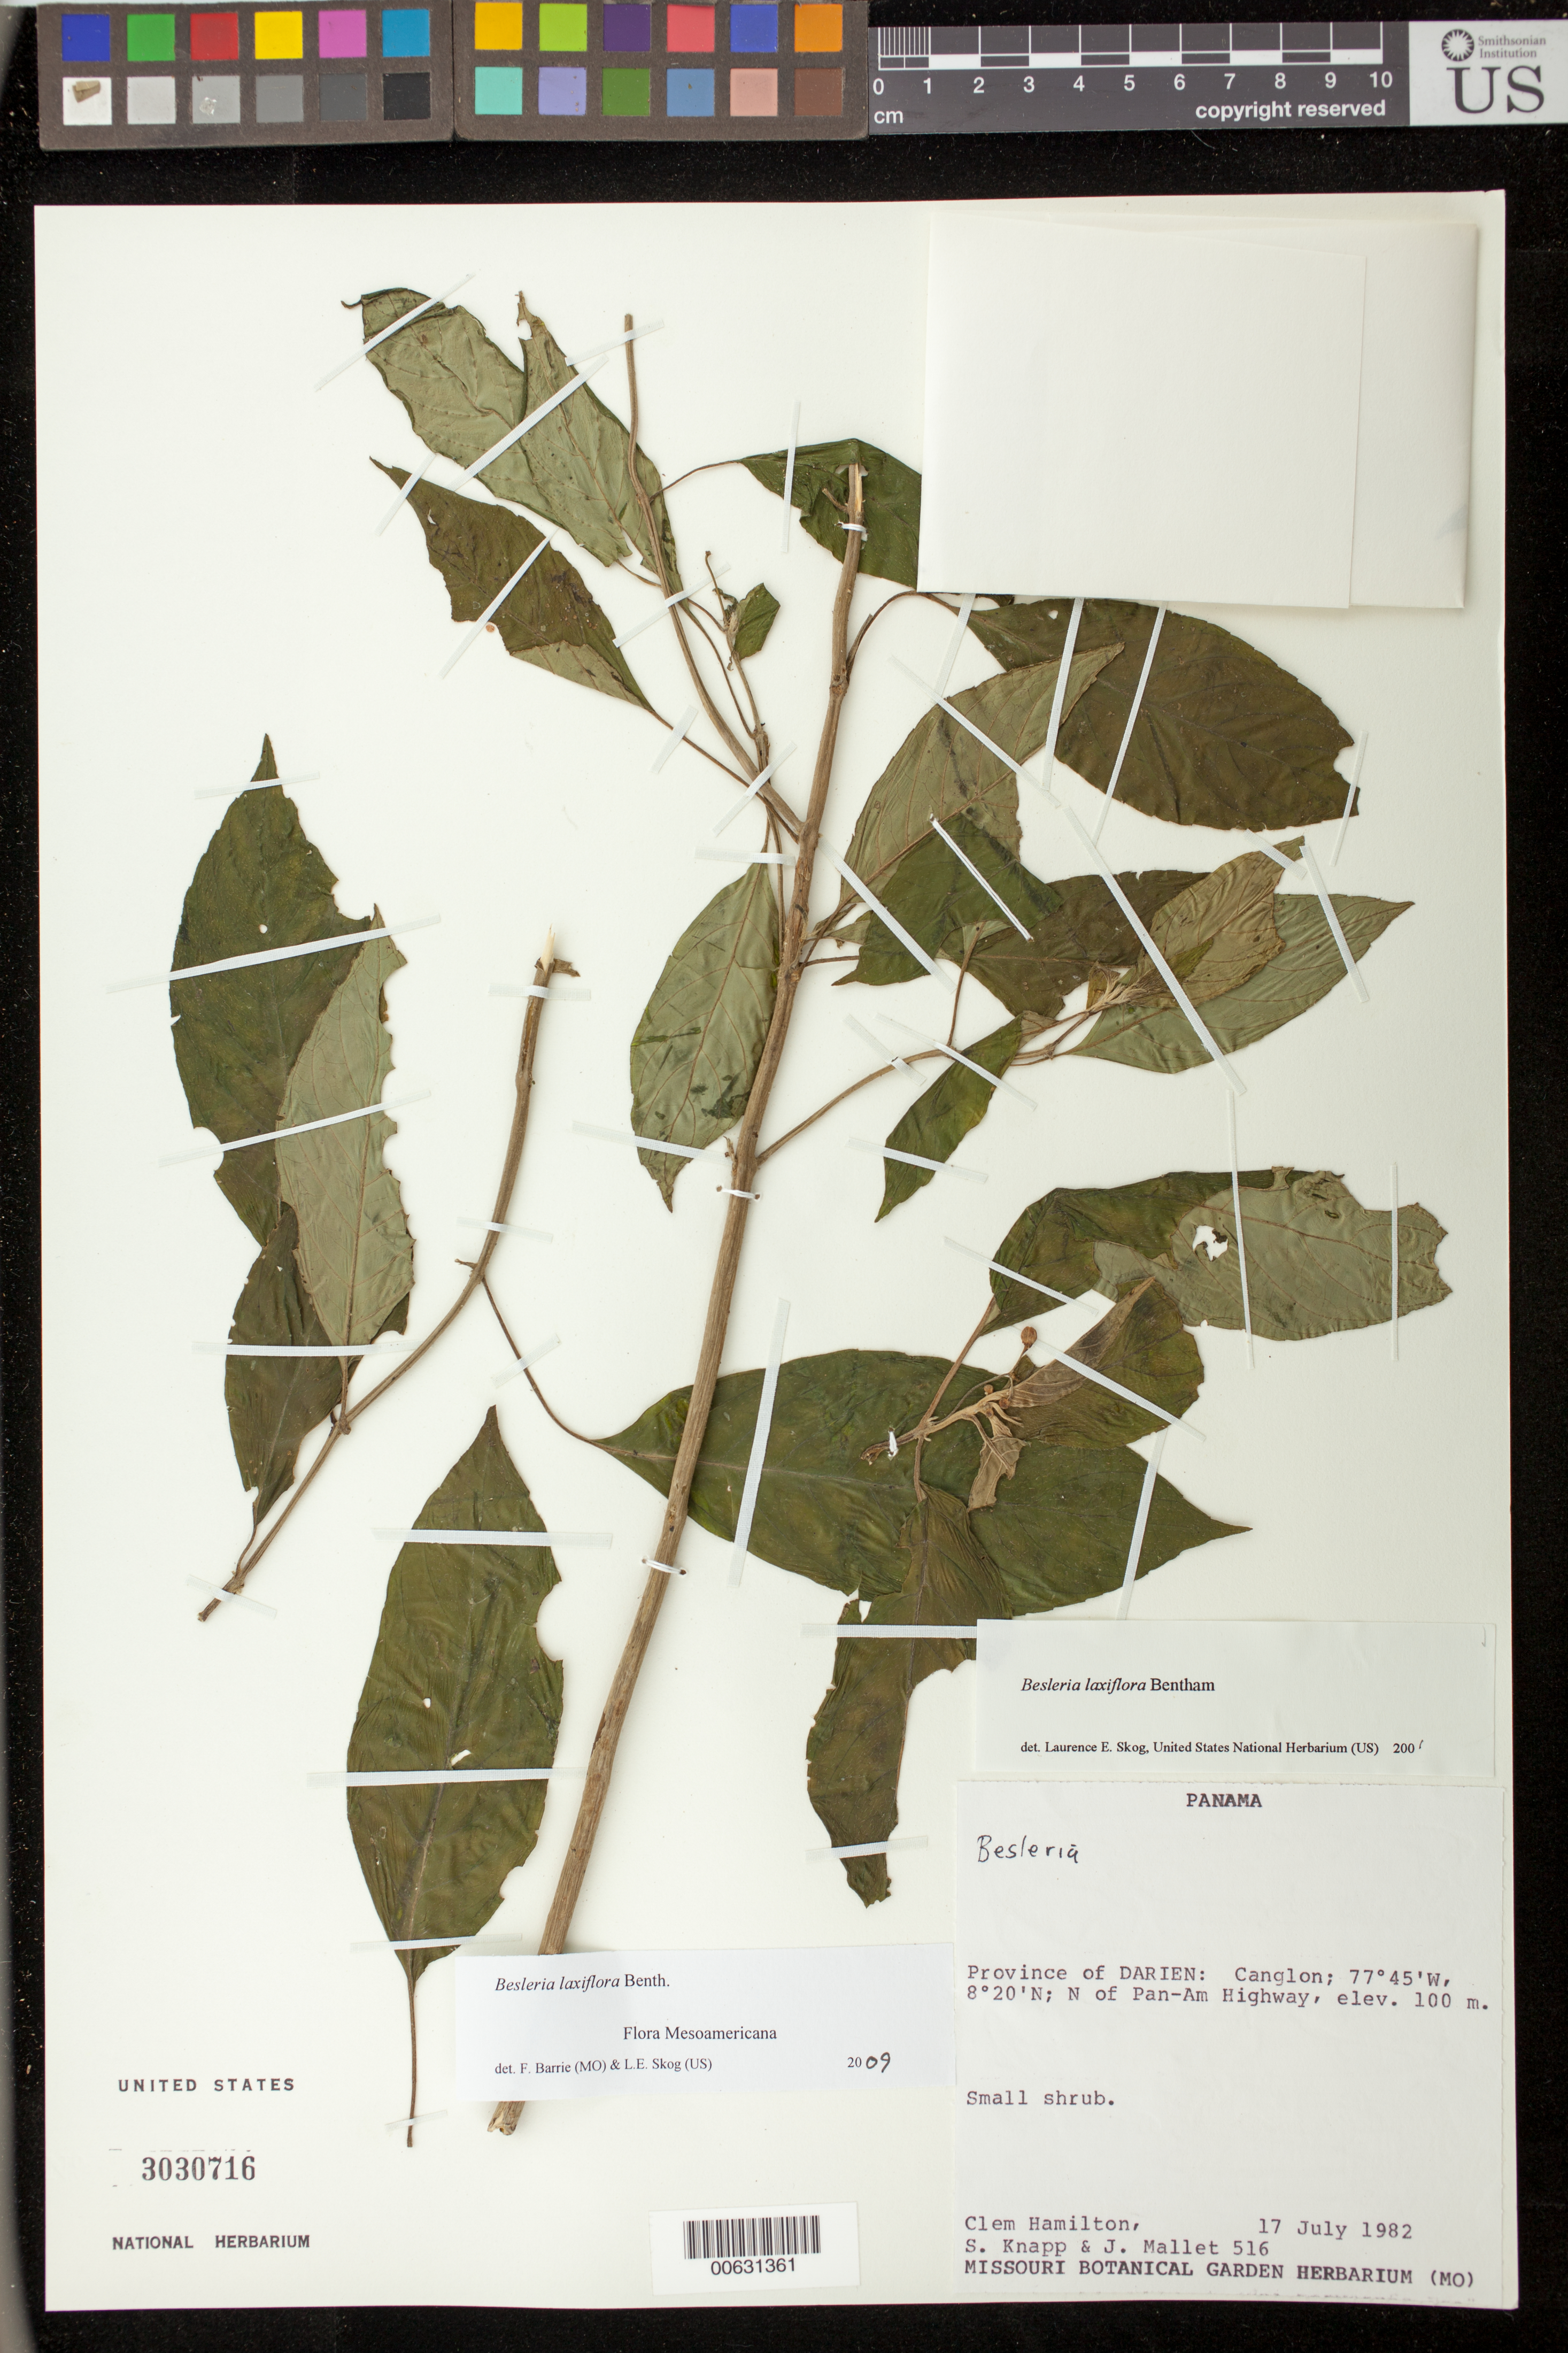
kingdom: Plantae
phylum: Tracheophyta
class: Magnoliopsida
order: Lamiales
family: Gesneriaceae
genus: Besleria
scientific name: Besleria laxiflora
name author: Benth.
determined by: Skog, Laurence E.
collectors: C. Hamilton, S. Knapp & J. Mallet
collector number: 516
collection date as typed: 17 Jul 1982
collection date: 1982-07-17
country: Panama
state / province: Darién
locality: Canglon, N of Pan-Am Highway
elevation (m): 100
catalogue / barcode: US 3030716